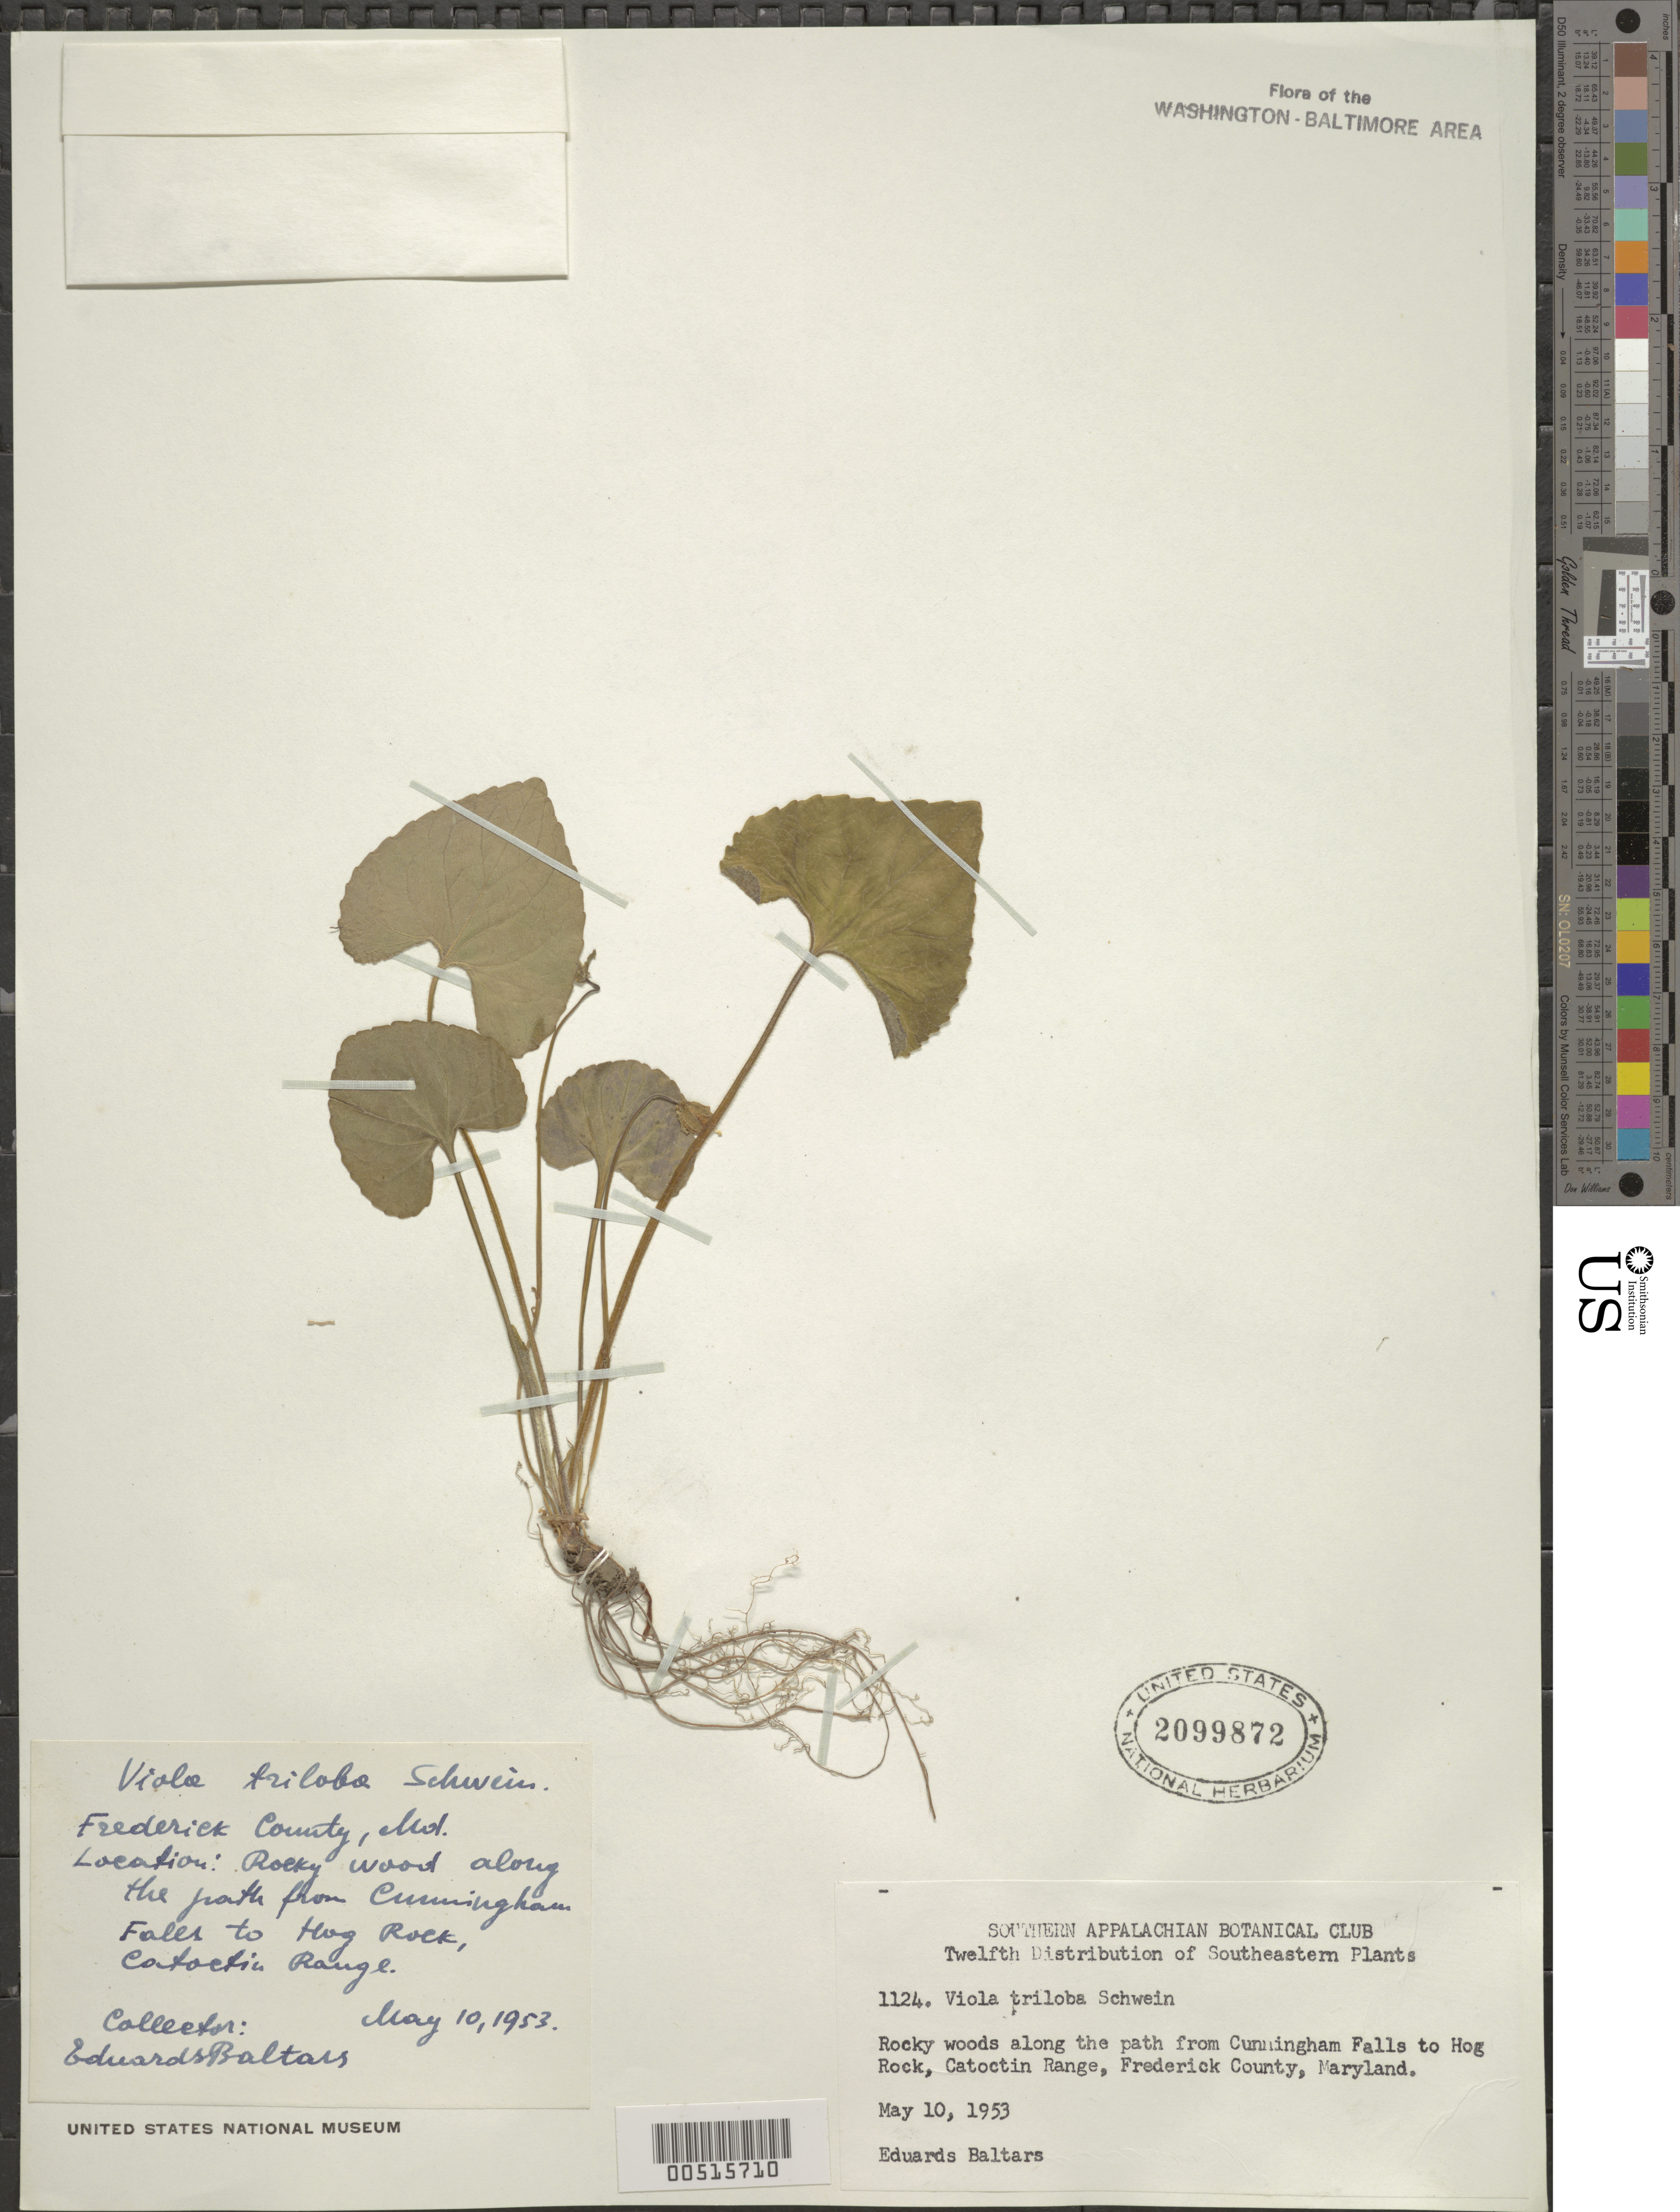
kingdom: Plantae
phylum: Tracheophyta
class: Magnoliopsida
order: Malpighiales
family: Violaceae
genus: Viola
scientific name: Viola palmata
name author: L.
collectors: E. Baltars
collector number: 1124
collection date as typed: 10 May 1953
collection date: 1953-05-10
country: United States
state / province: Maryland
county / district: Frederick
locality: Catoctin Range, Cunningham Falls to Hog Rock Path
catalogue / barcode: US 2099872